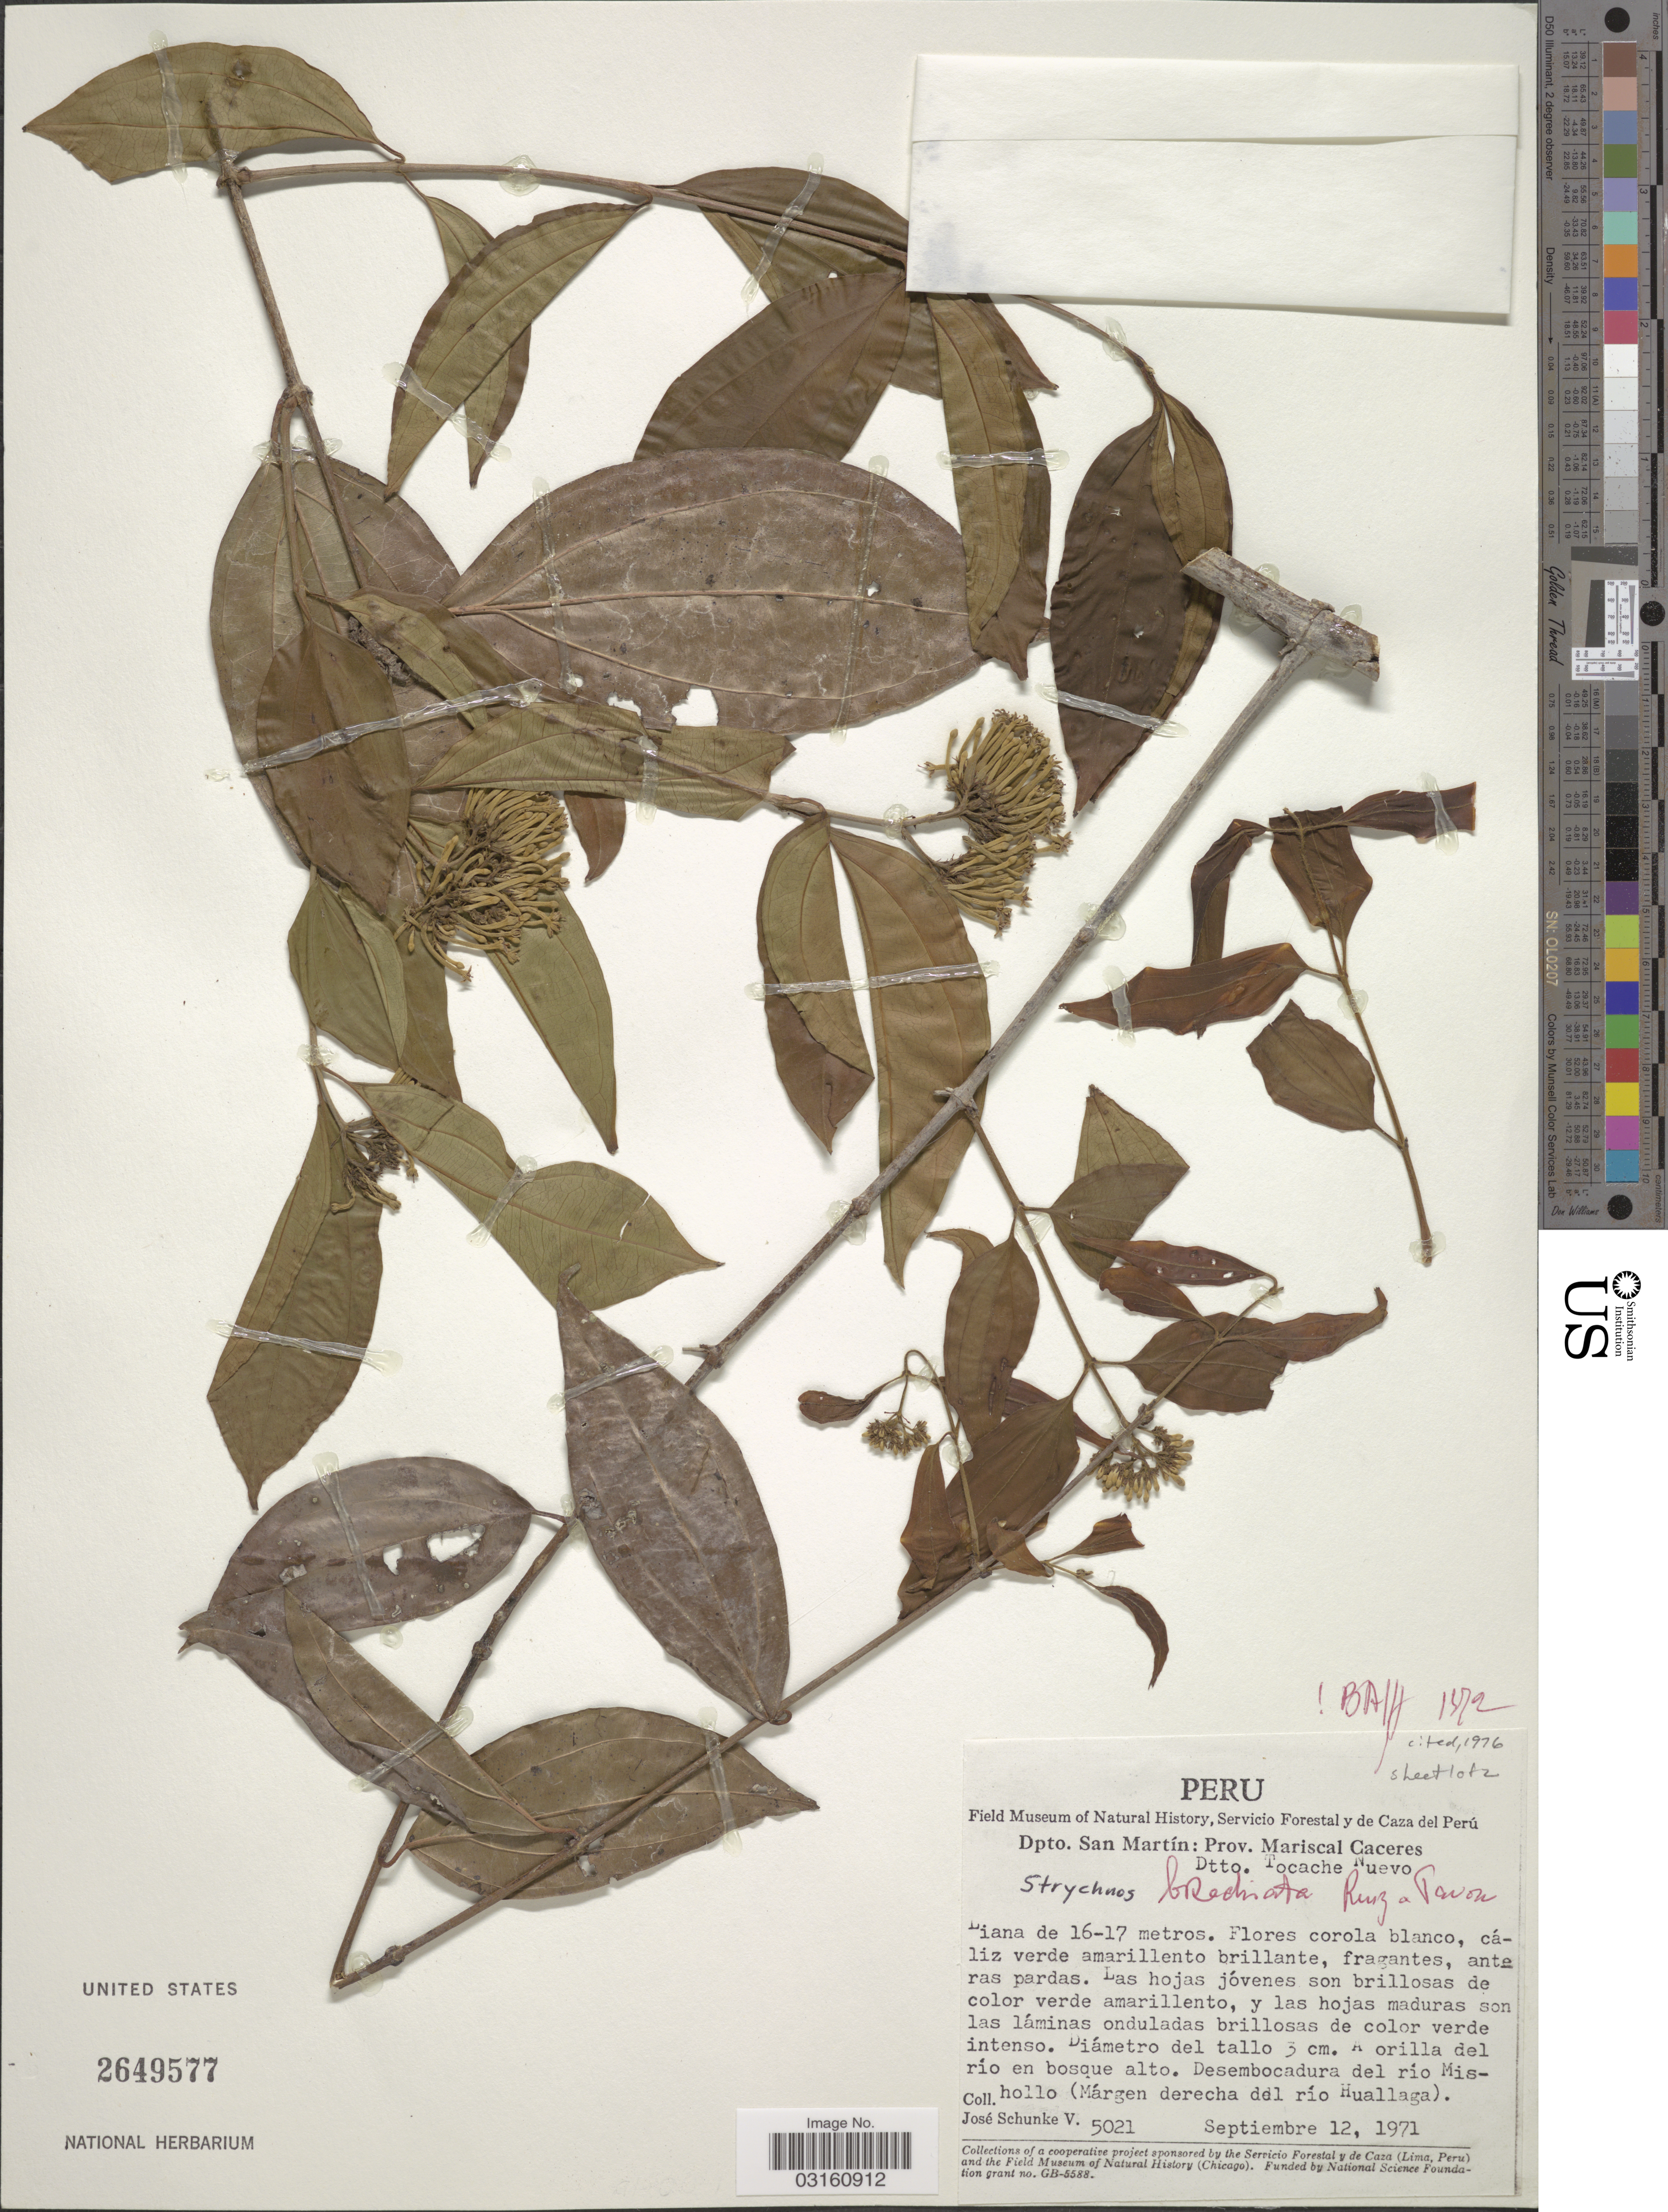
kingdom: Plantae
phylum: Tracheophyta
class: Magnoliopsida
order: Gentianales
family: Loganiaceae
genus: Strychnos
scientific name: Strychnos brachiata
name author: Ruiz & Pav.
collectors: J. Schunke Vigo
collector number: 5021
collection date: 1971-09-12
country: Peru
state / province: San Martín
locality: Dpto. San Martín: Prov. Mariscal Caceres. Dtto. Tocache Nuevo. Desembocadura del río Mishollo (Márgen derecha del río Huallaga).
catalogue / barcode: US 2649577